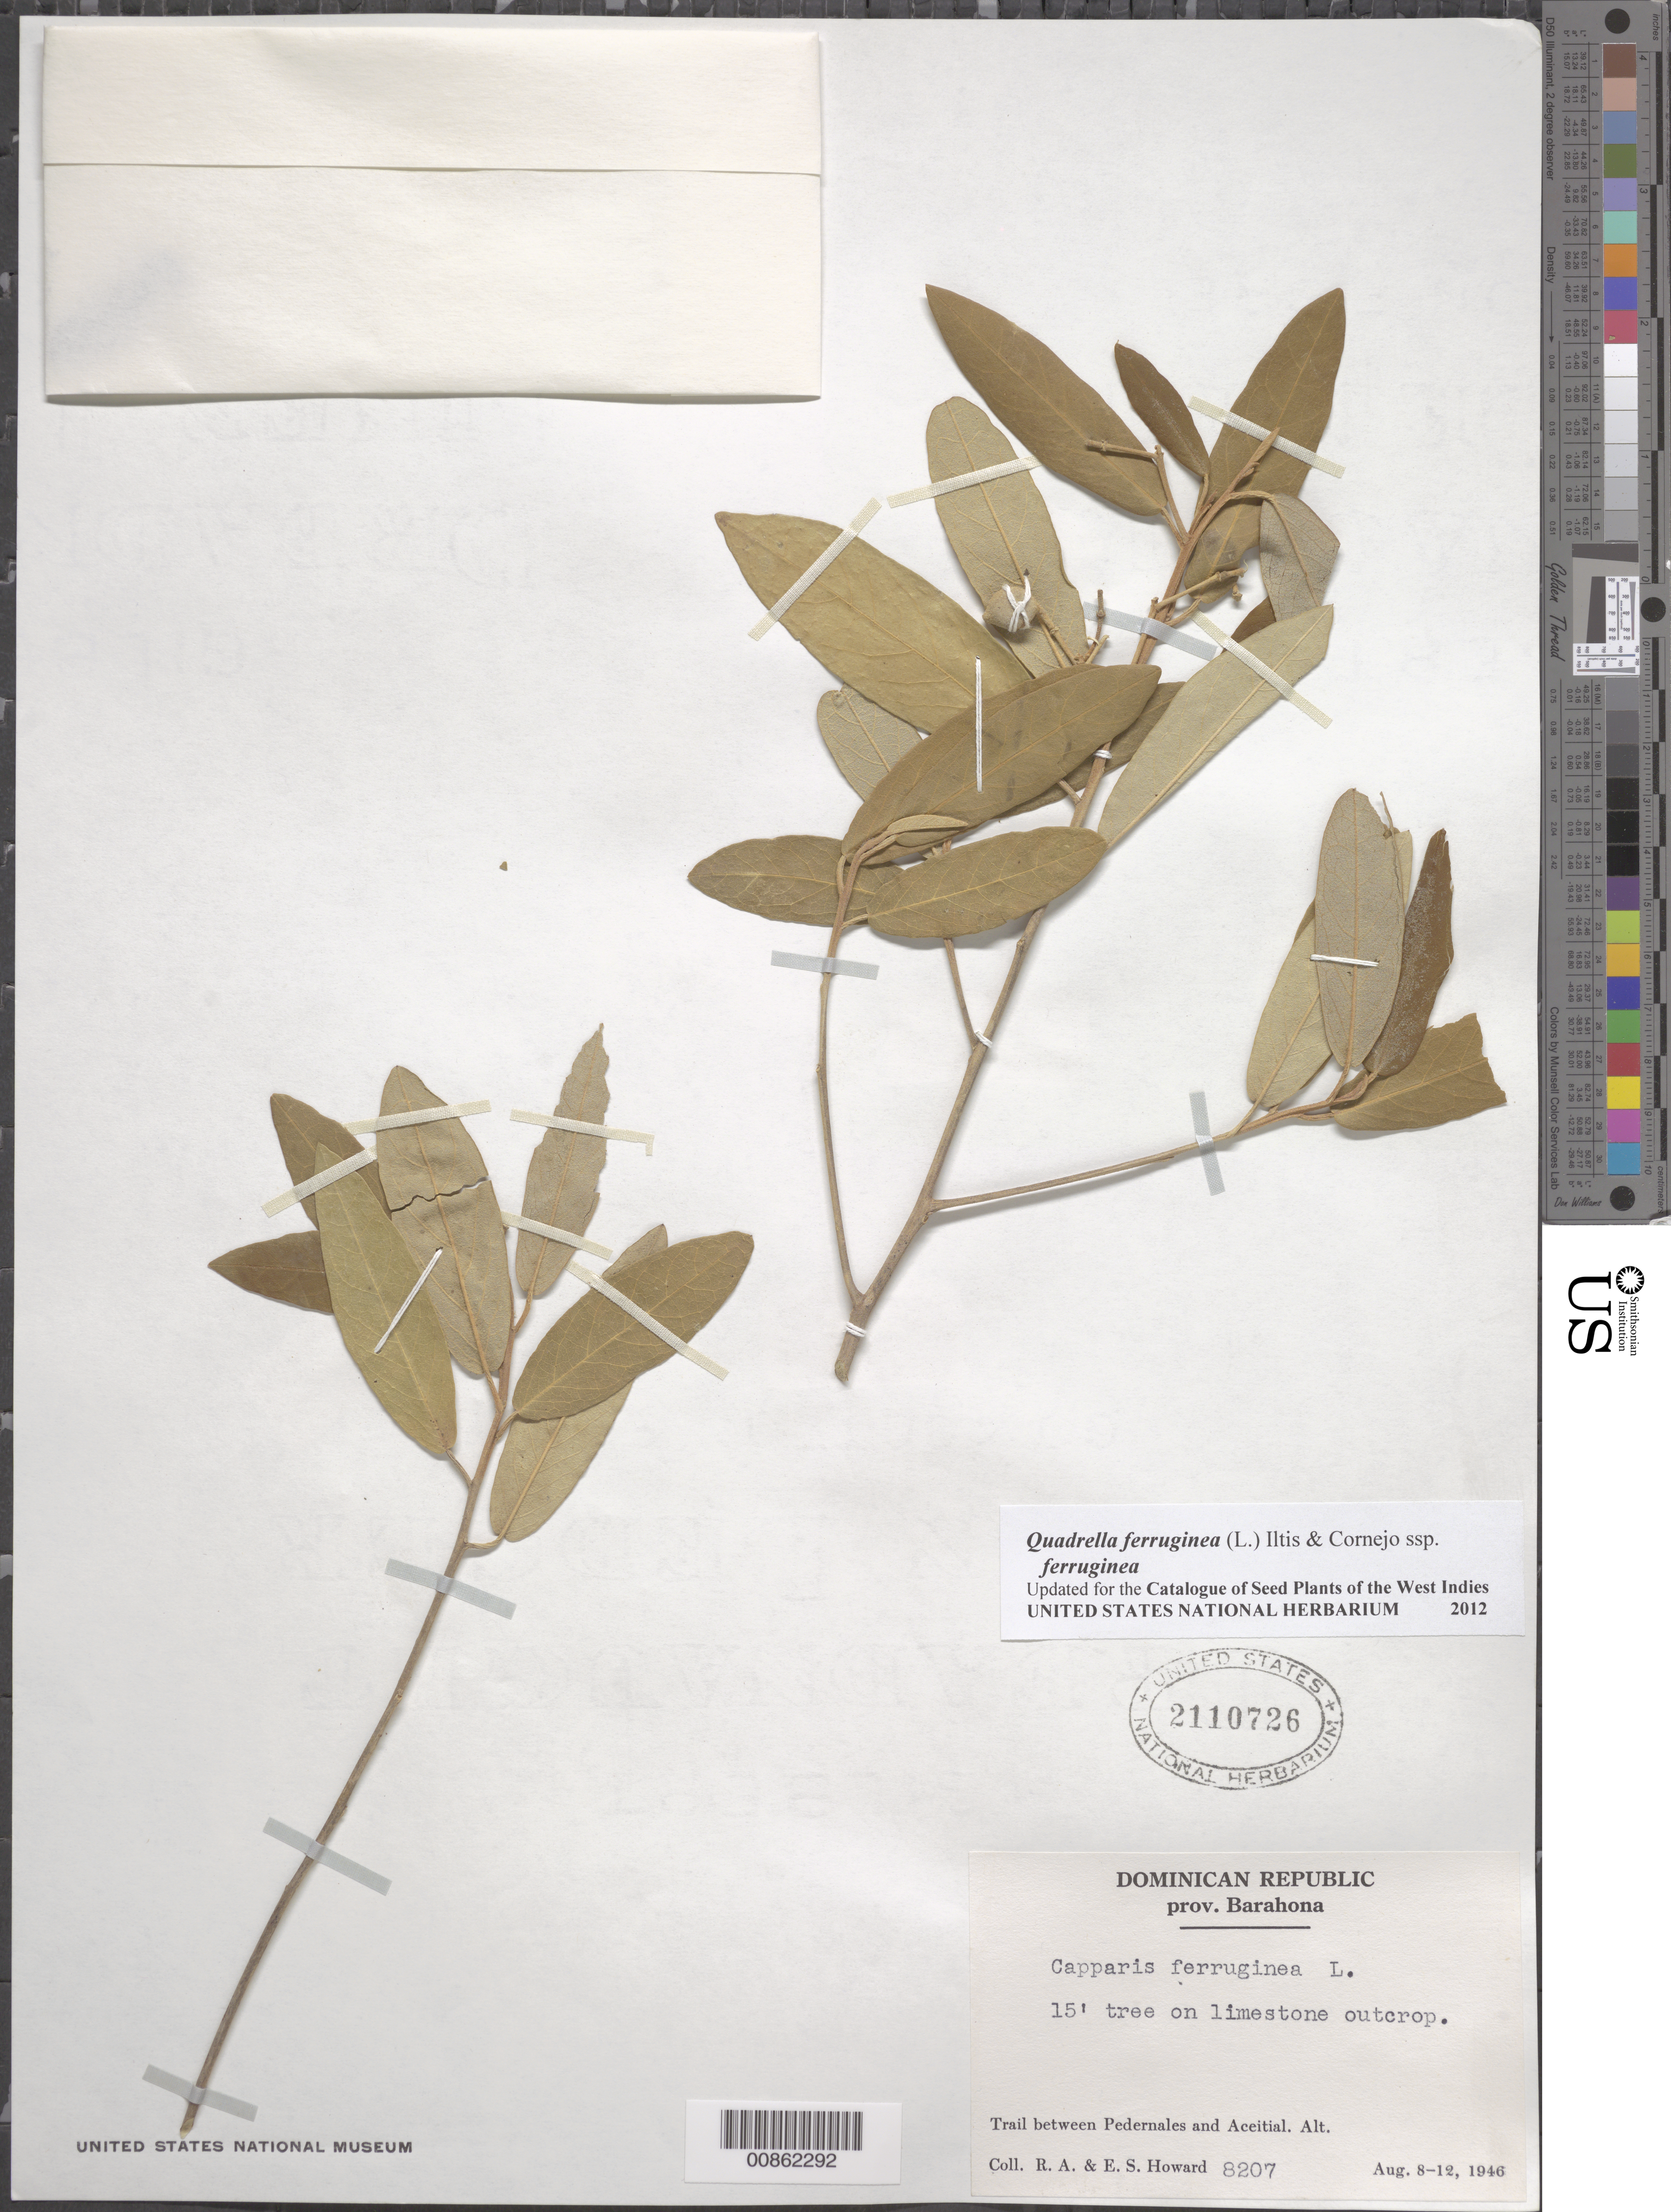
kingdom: Plantae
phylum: Tracheophyta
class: Magnoliopsida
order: Brassicales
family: Capparaceae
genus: Quadrella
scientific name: Quadrella ferruginea subsp. ferruginea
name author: (L.) Cornejo & Iltis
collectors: R. A. Howard & E. S. Howard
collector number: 8207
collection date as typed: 08 Aug 1946 to 12 Aug 1946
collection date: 1946-08-08/1946-08-12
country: Dominican Republic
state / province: Barahona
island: Hispaniola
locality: Trail between Pedernales and Aceitial.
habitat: On limestone outcrop.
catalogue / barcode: US 2110726